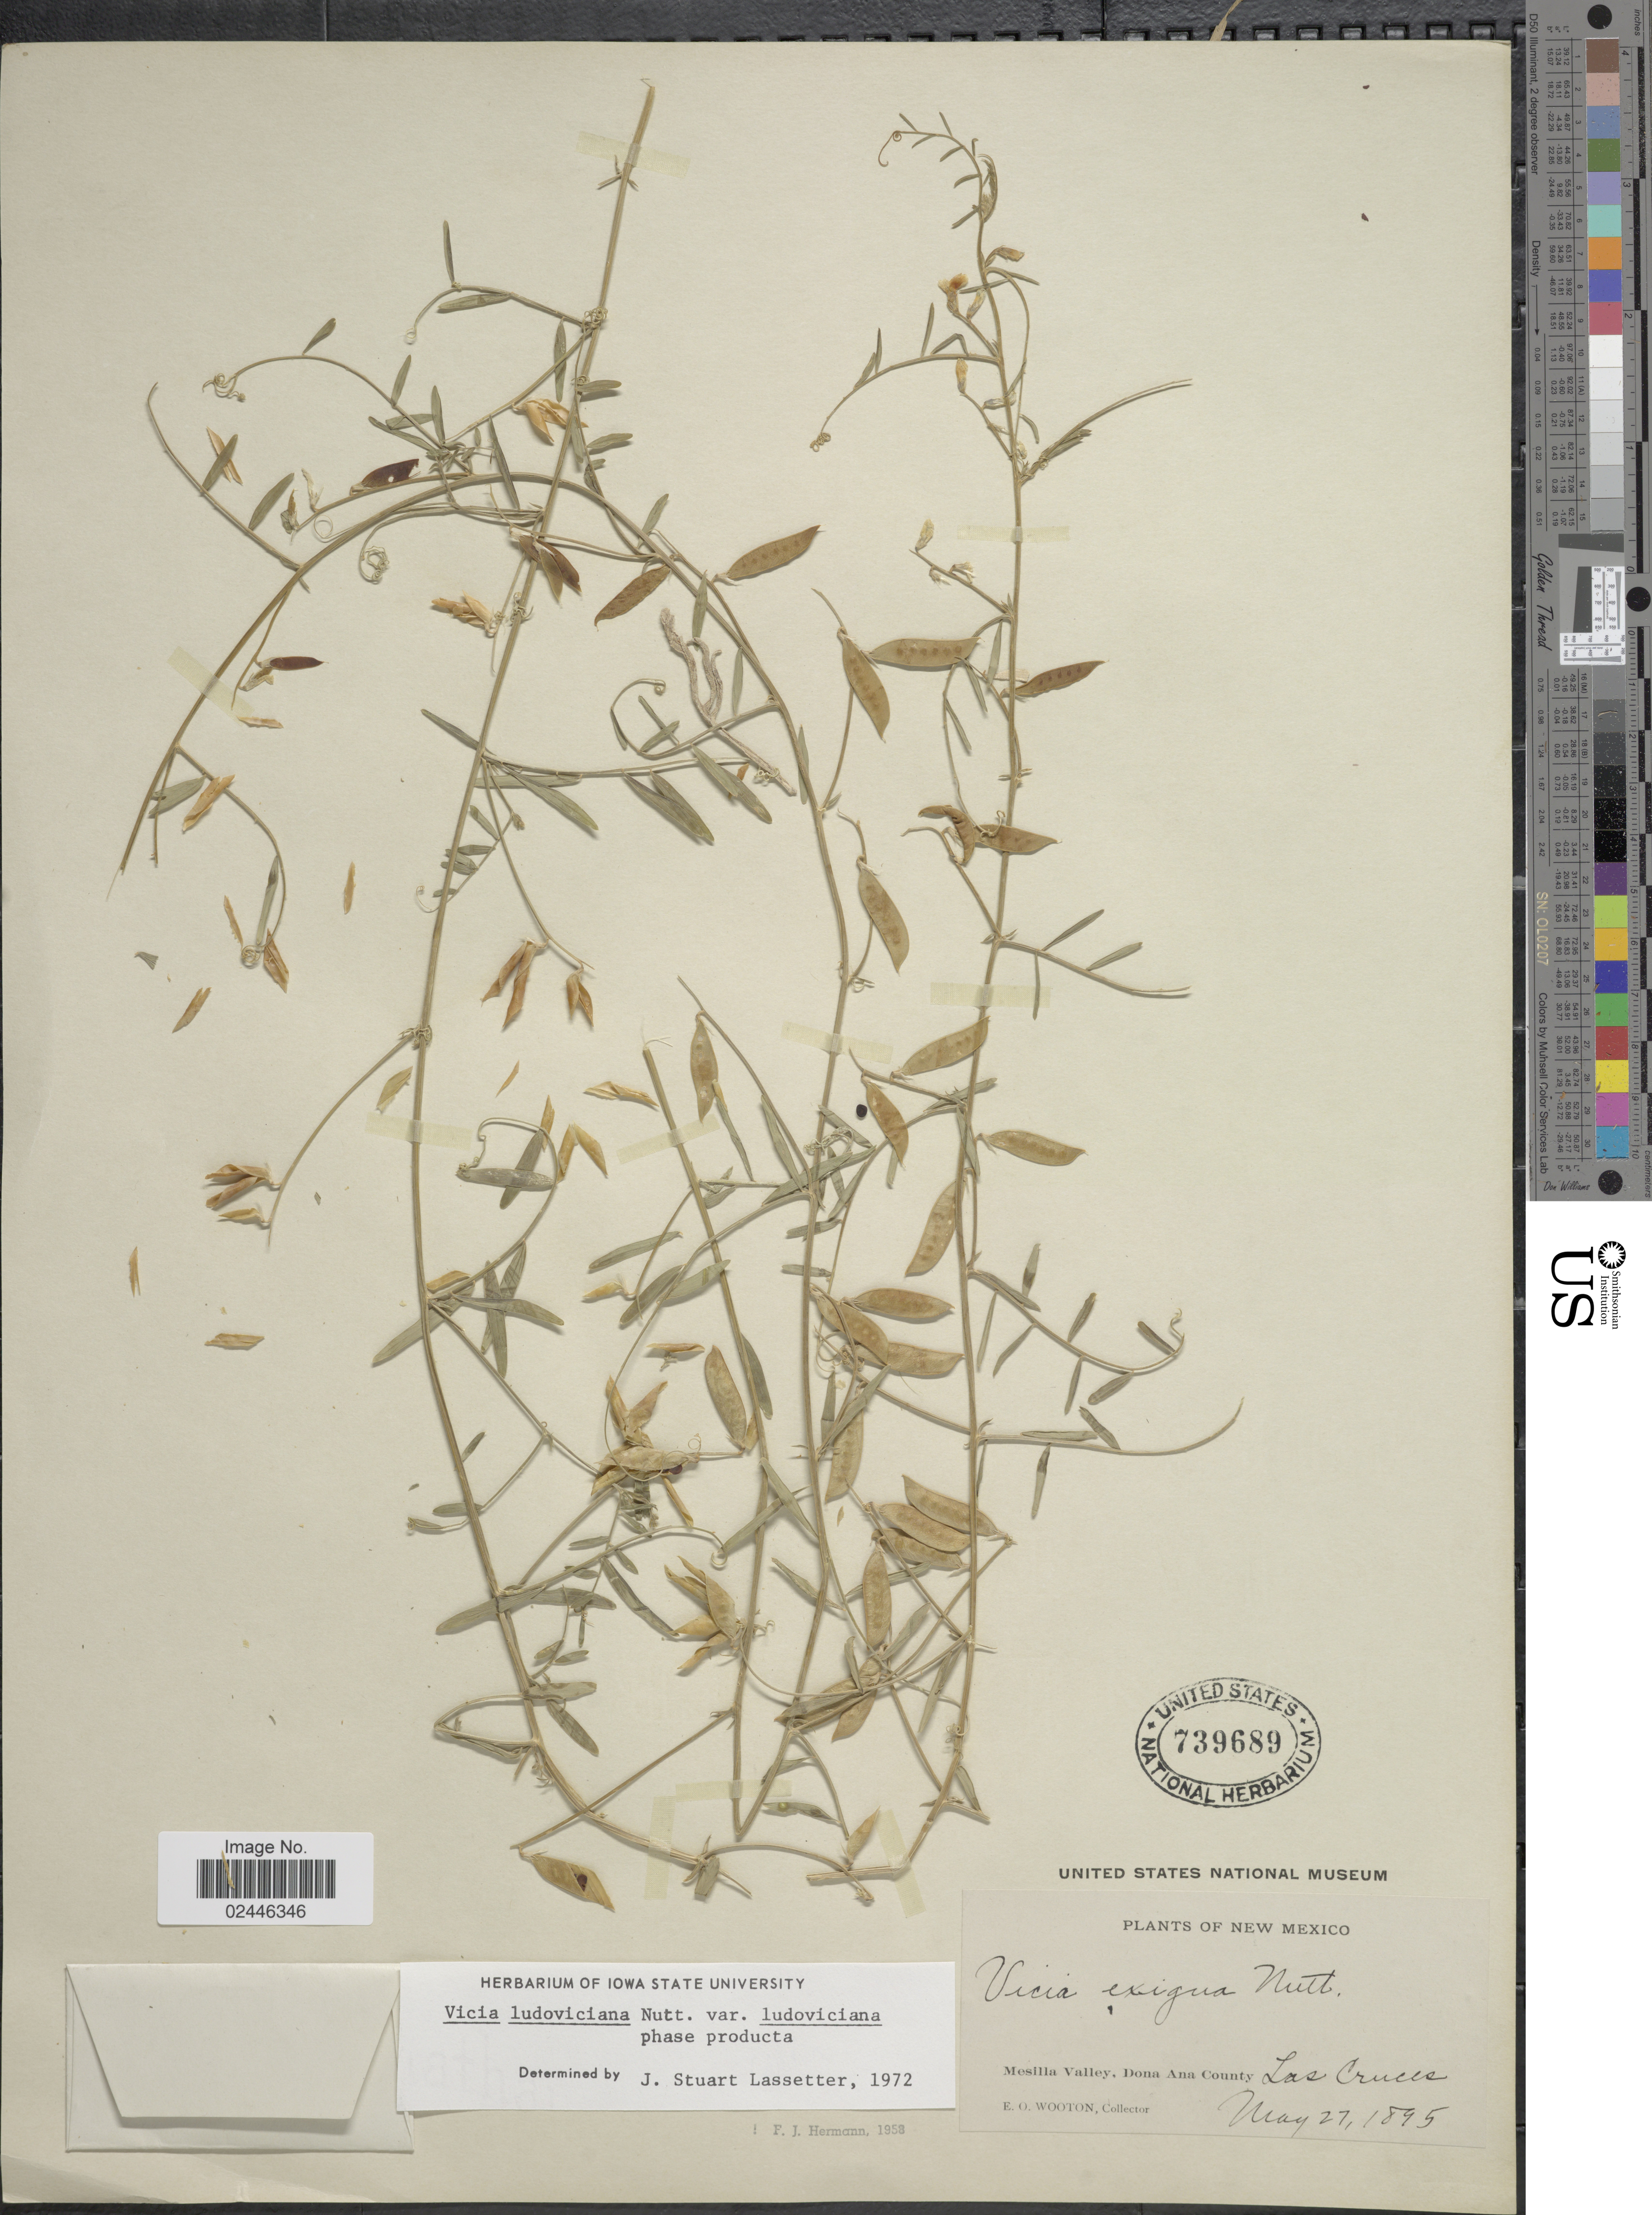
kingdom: Plantae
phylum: Tracheophyta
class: Magnoliopsida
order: Fabales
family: Fabaceae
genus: Vicia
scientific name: Vicia ludoviciana var. ludoviciana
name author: Nutt. ex Torr. & A. Gray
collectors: E. O. Wooton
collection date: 1895-05-27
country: United States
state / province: New Mexico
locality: Mesilla Valley, Dona Ana County, Las Cruces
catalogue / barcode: US 739689